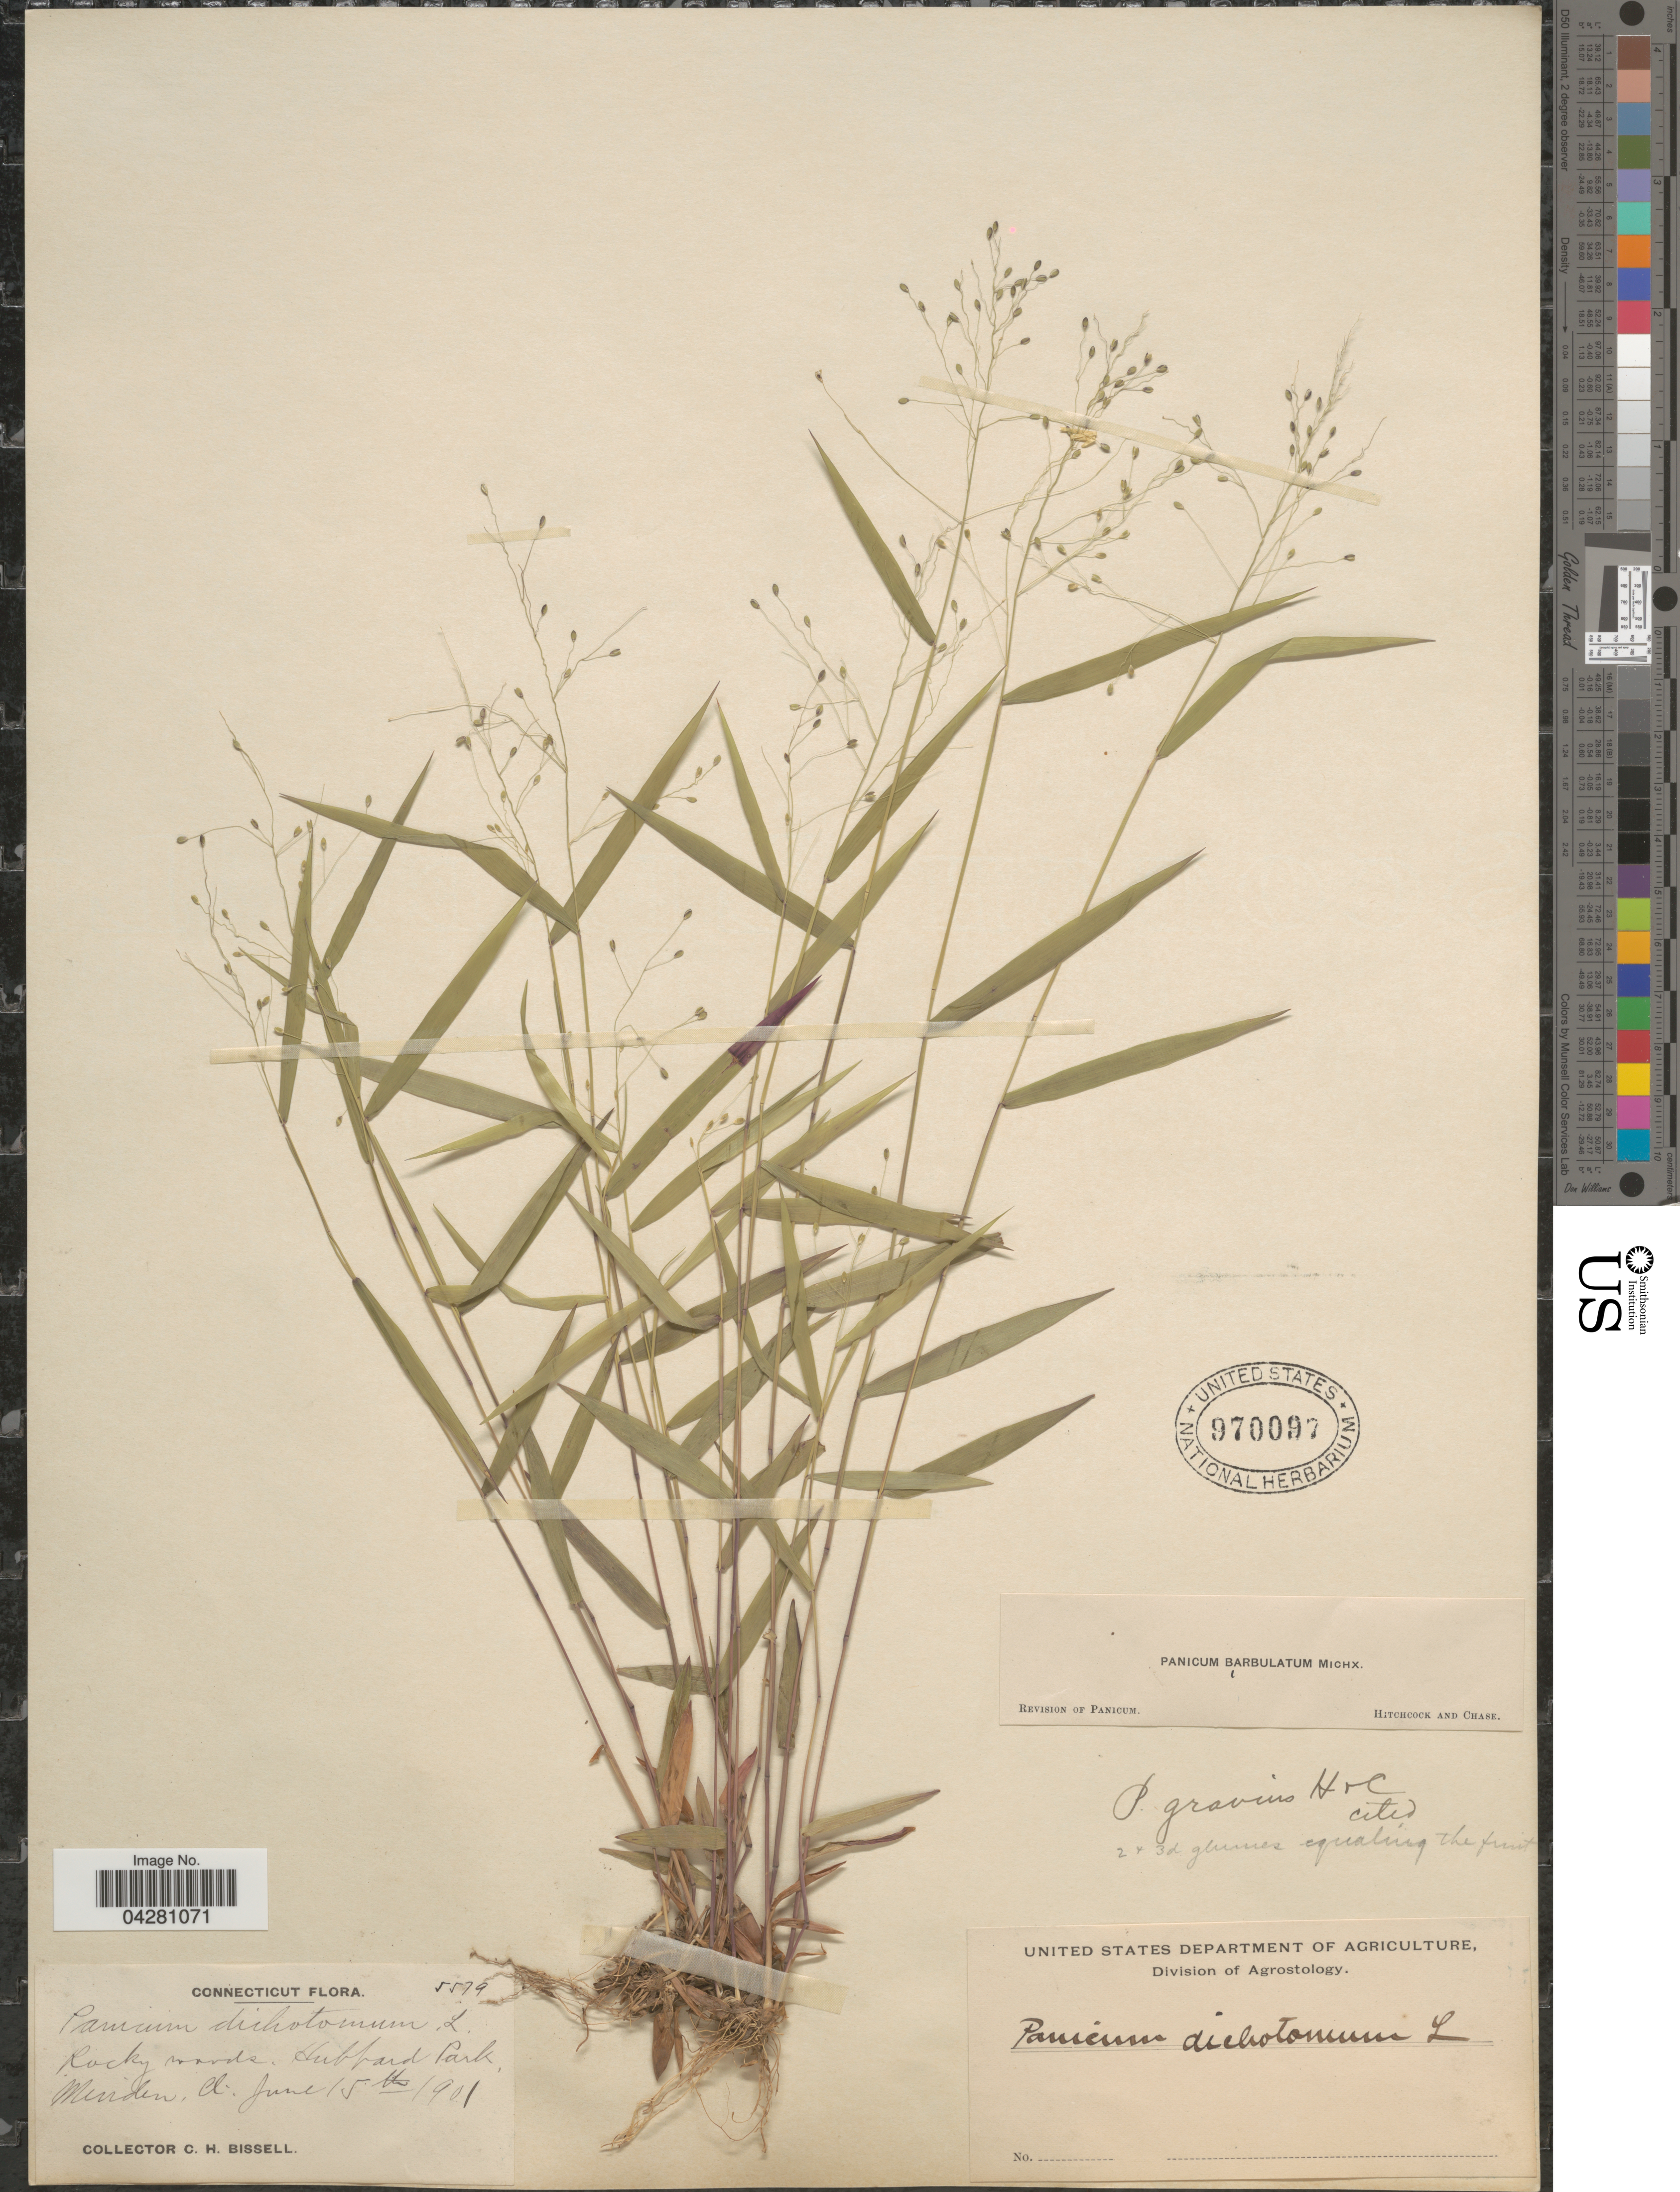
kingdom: Plantae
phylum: Tracheophyta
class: Liliopsida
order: Poales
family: Poaceae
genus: Dichanthelium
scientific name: Dichanthelium dichotomum var. dichotomum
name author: (L.) Gould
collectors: C. Bissell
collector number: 5579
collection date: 1901-06-15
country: United States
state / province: Connecticut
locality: Rocky woods. Hubbard Park, Meriden.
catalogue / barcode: US 970097